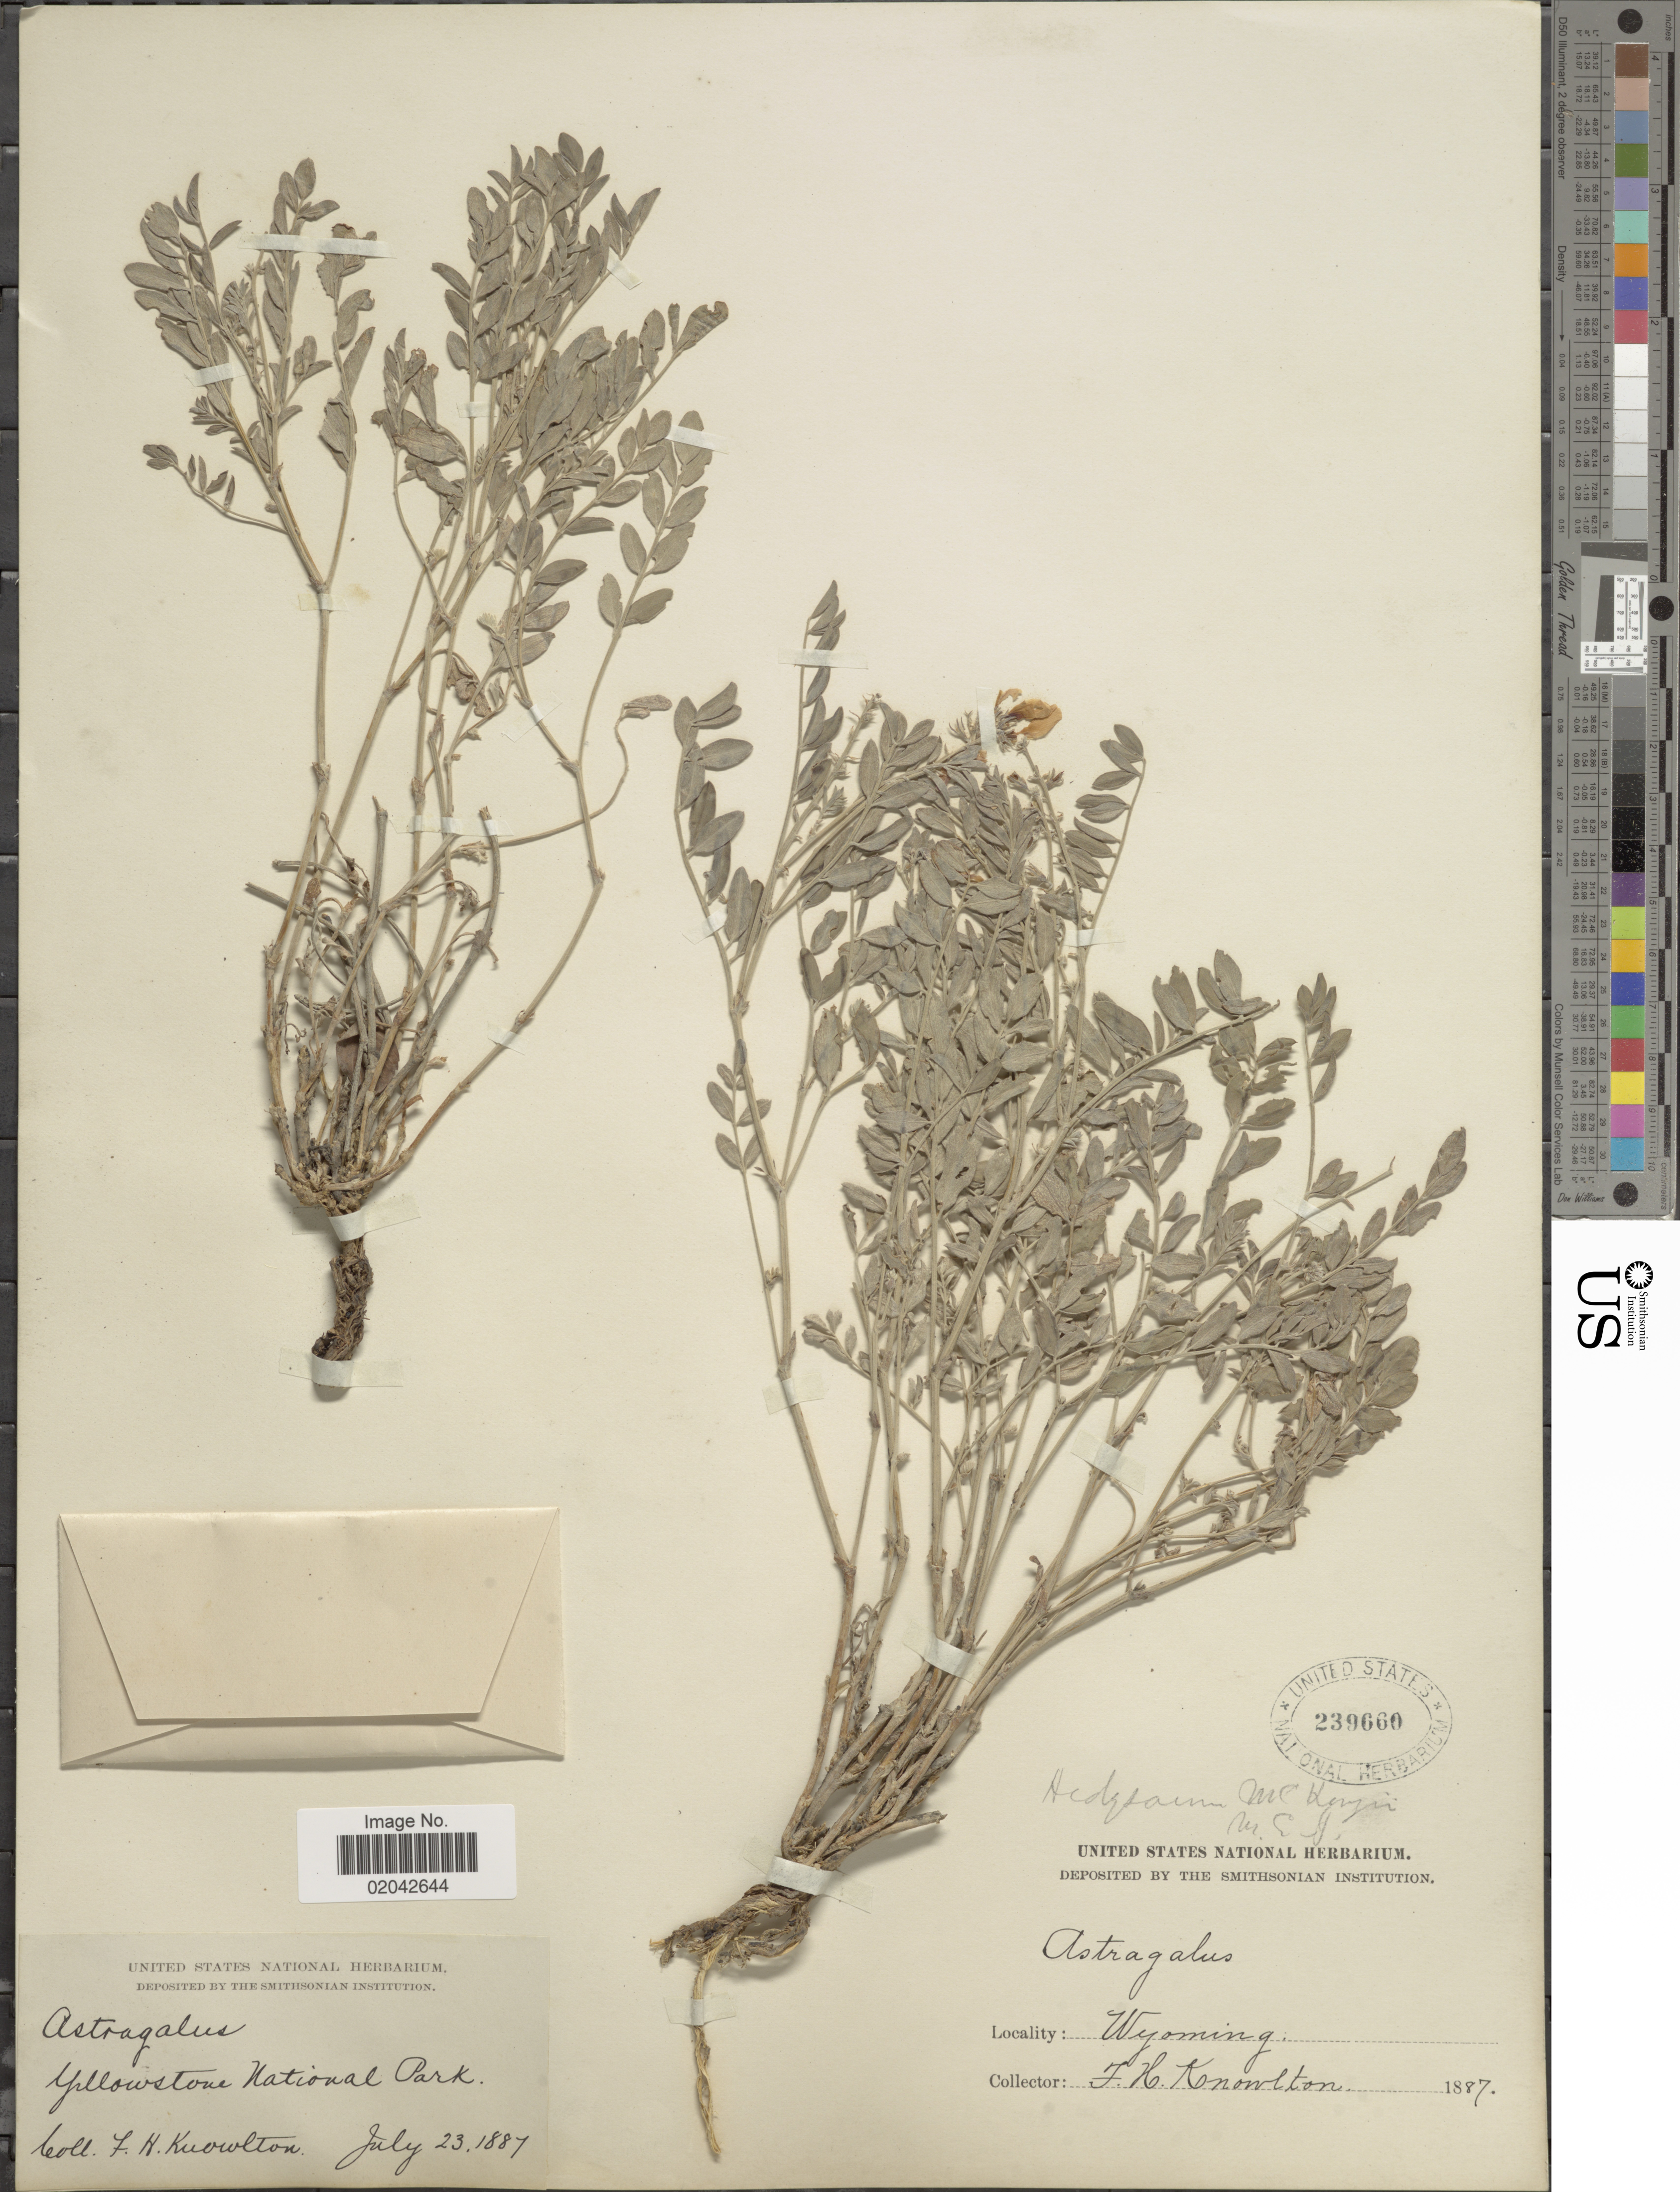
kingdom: Plantae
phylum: Tracheophyta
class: Magnoliopsida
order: Fabales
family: Fabaceae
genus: Hedysarum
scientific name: Hedysarum mackenziei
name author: Richardson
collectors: F. H. Knowlton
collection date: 1887-07-23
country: United States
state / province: Wyoming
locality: Yellowstone National Park.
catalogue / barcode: US 239660